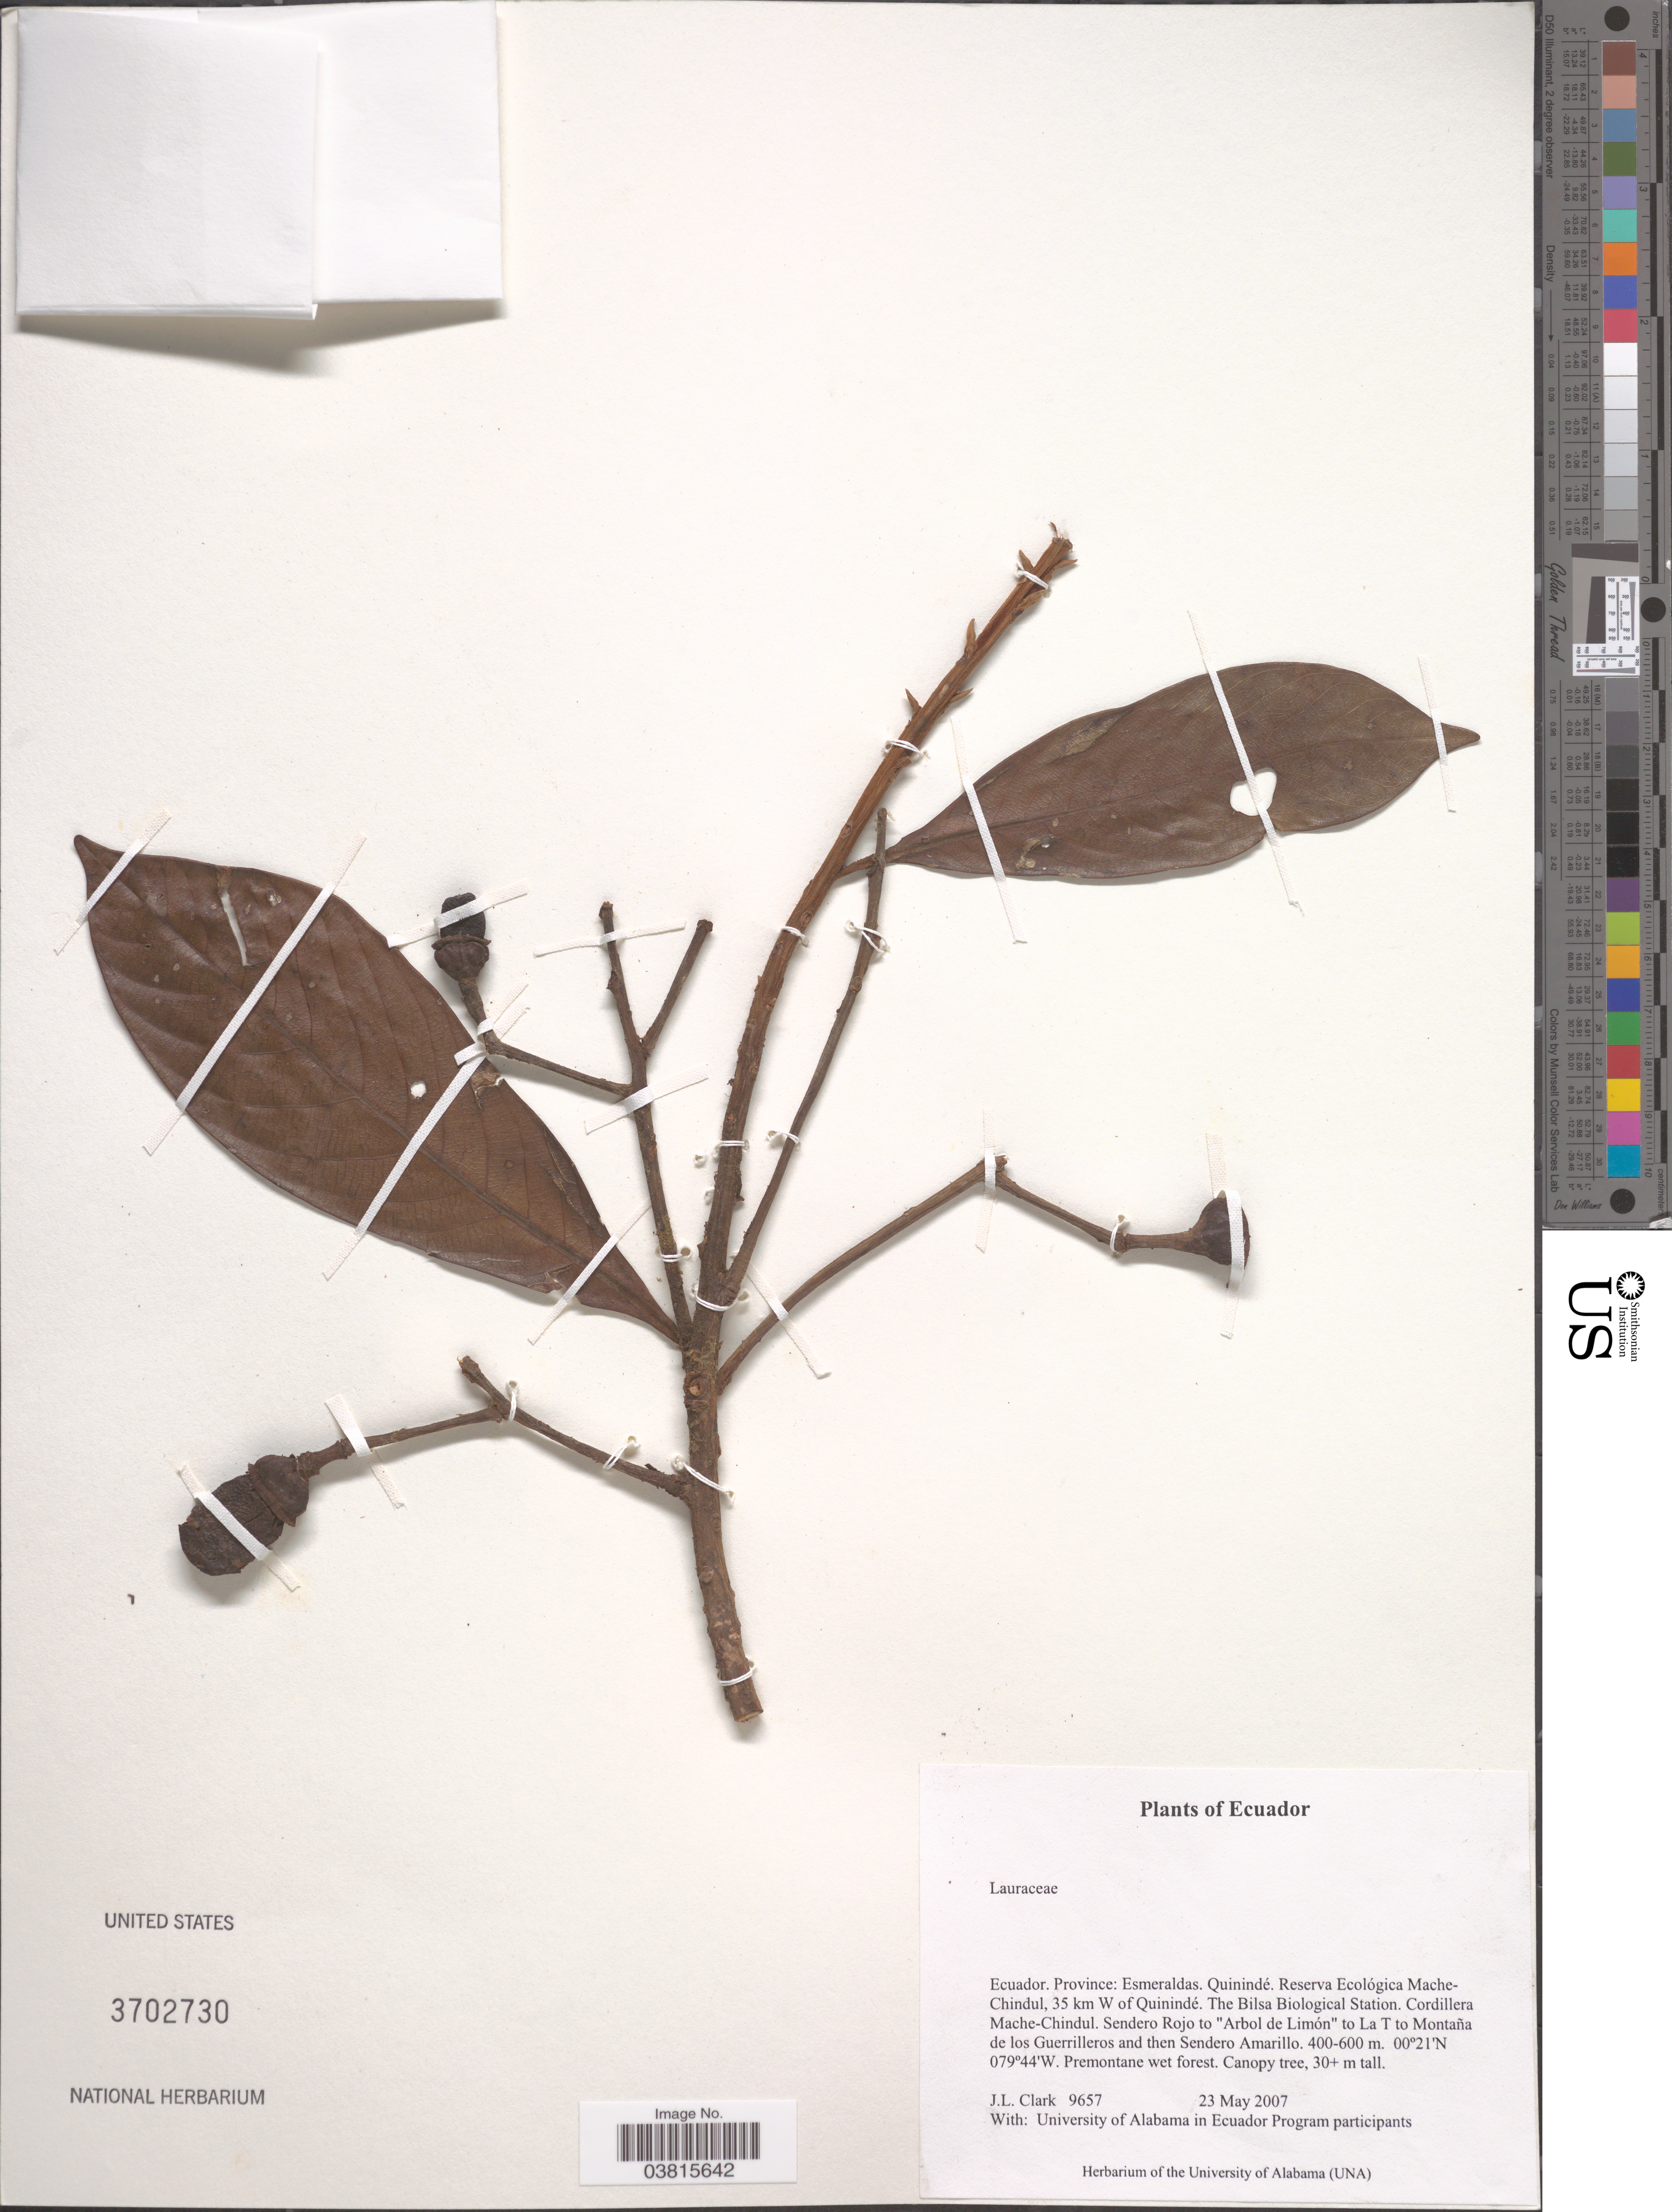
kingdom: Plantae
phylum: Tracheophyta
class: Magnoliopsida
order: Laurales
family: Lauraceae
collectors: J. L. Clark & University of Alabama in Ecuador Program participants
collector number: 9657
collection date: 2007-05-23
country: Ecuador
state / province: Esmeraldas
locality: Quinindé. Reserva Ecológica Mache-Chindul, 35 km W of Quinindé. The Bilsa Biological Station. Cordillera Mache-Chindul. Sendero Rojo to "Arbol de Limón" to La T to Montaña de los Guerrilleros and then Sendero Amarillo.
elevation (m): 400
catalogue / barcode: US 3702730